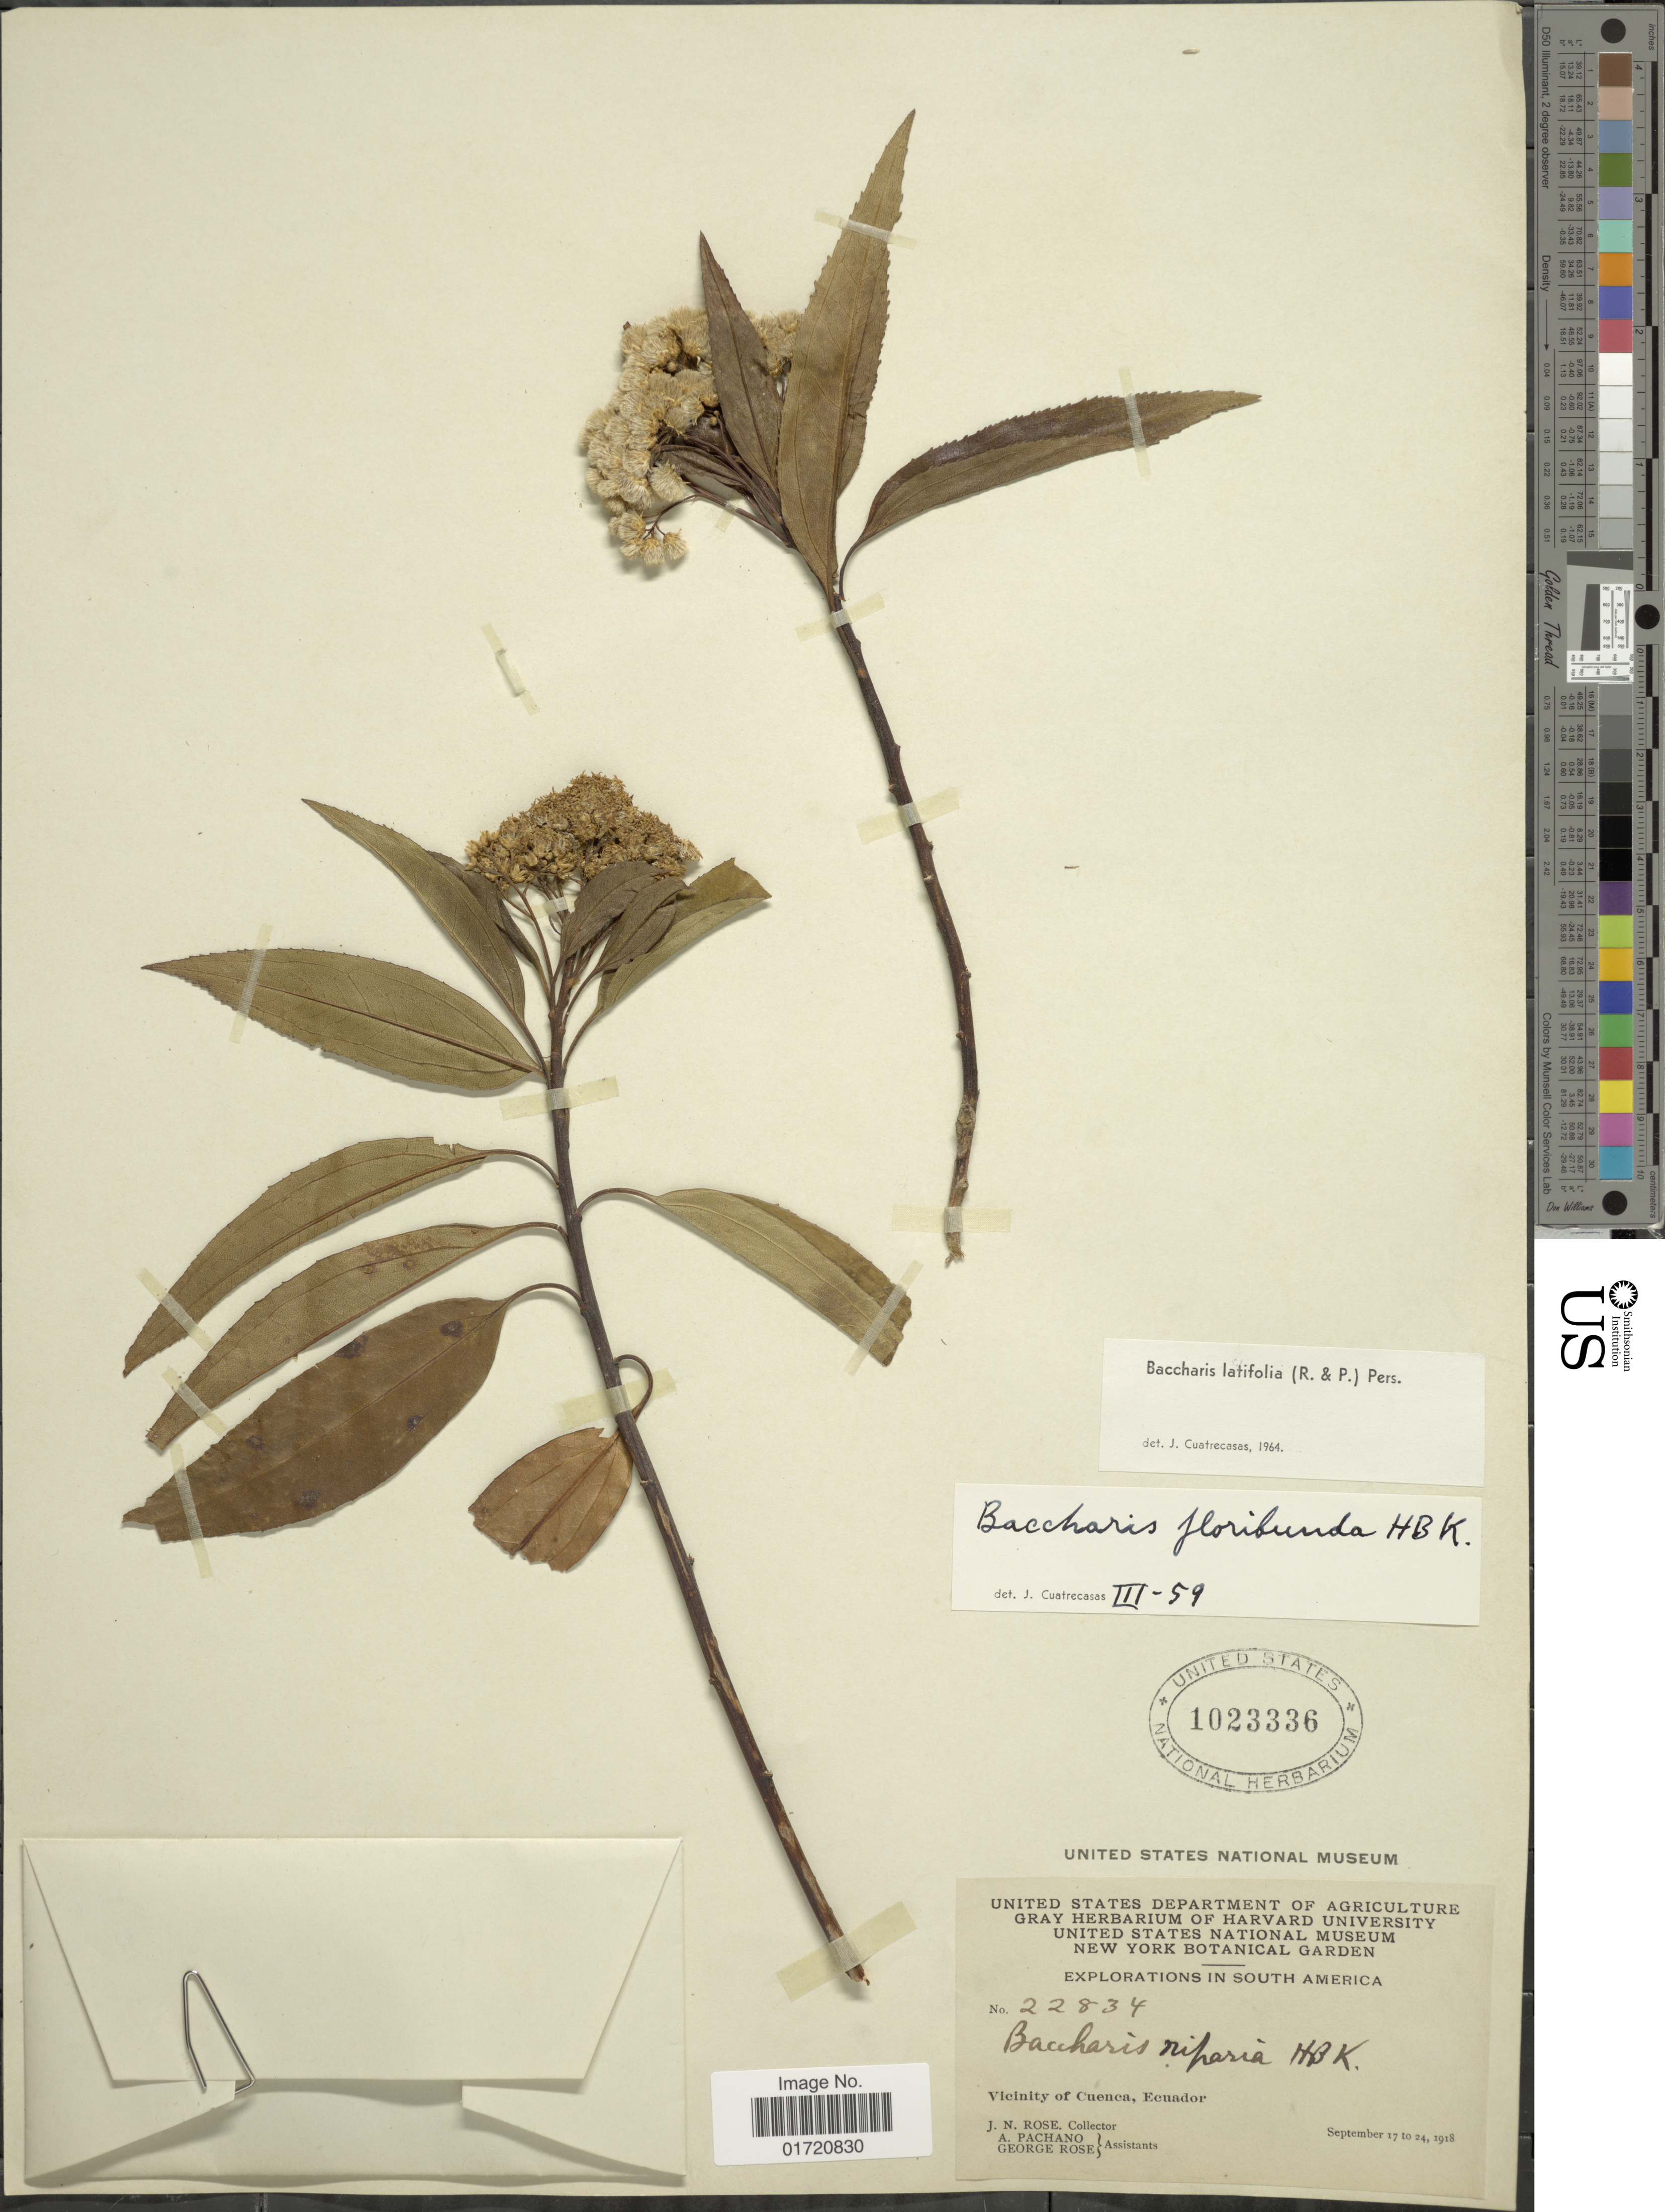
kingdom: Plantae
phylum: Tracheophyta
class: Magnoliopsida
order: Asterales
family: Asteraceae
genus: Baccharis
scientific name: Baccharis latifolia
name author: (Ruiz & Pav.) Pers.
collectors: J. N. Rose, A. Pachano & G. Rose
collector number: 22834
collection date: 1918-09-17/1918-09-24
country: Ecuador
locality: South America, Vicinity of Cuenca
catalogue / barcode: US 1023336